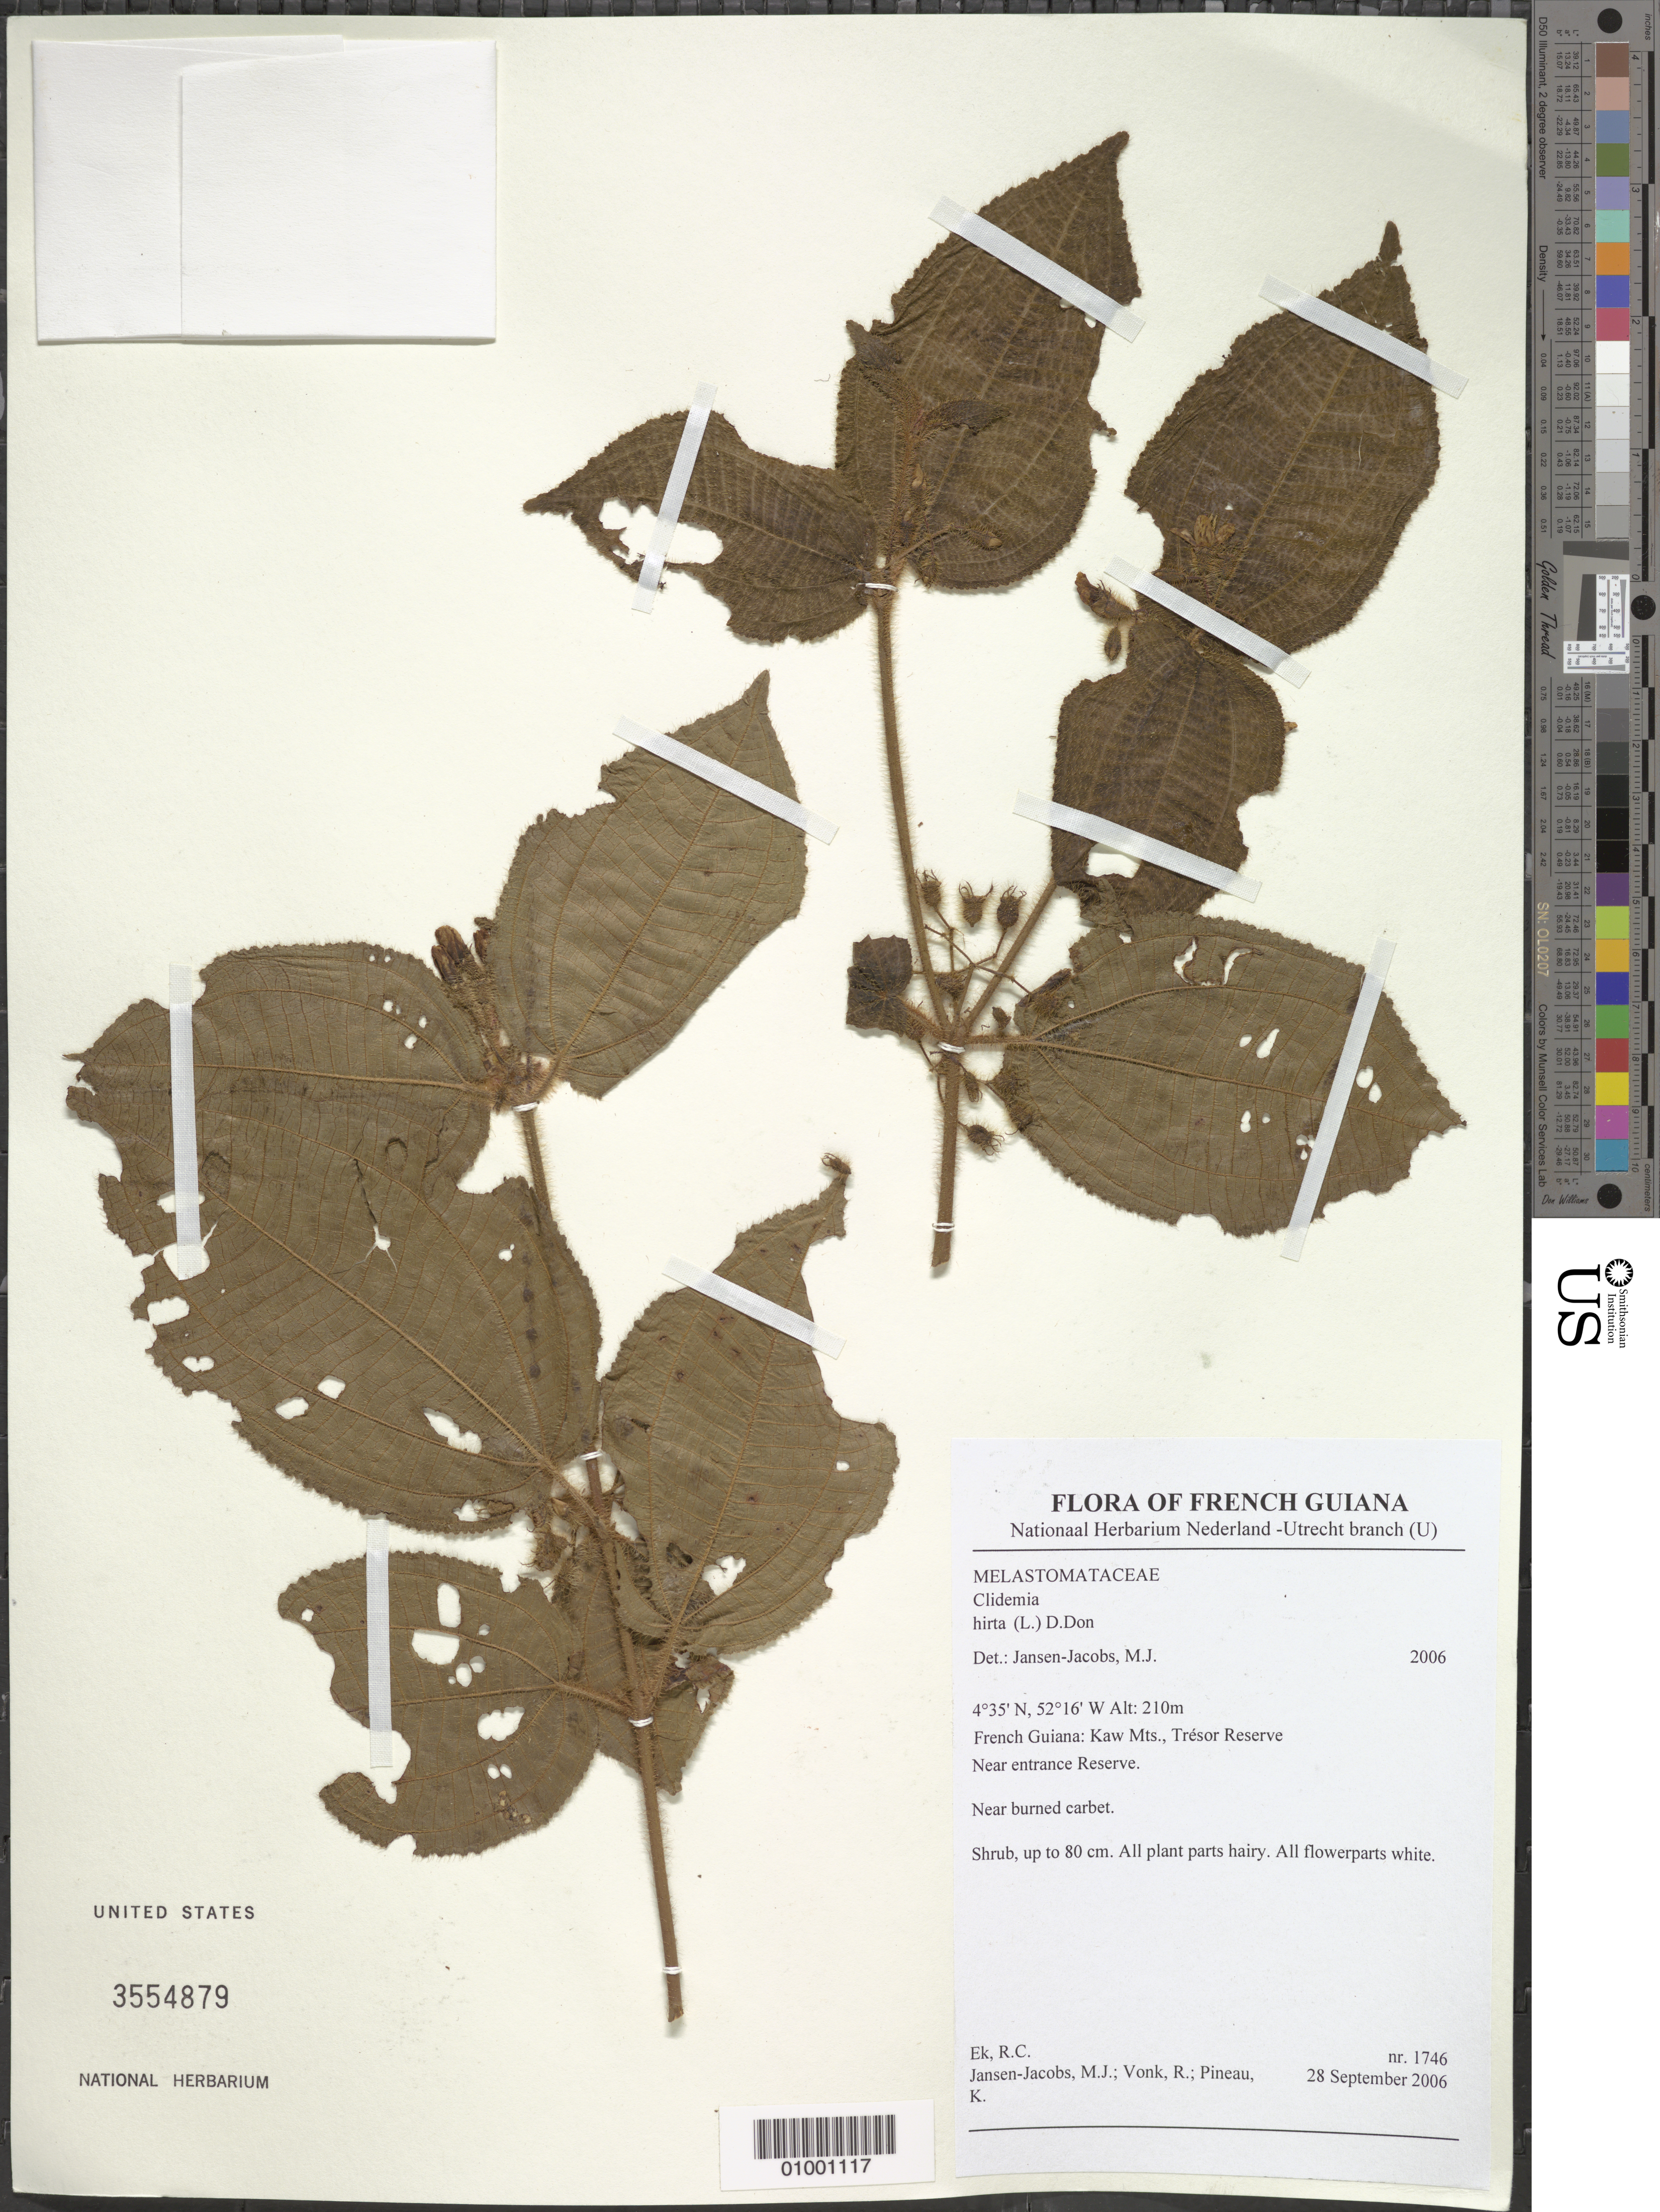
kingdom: Plantae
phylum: Tracheophyta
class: Magnoliopsida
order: Myrtales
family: Melastomataceae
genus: Clidemia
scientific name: Clidemia hirta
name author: (L.) D. Don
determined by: Jansen-Jacobs, M. J., (U), Nationaal Herbarium Nederland, Utrecht University branch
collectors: R. C. Ek, M. J. Jansen-Jacobs, R. Vonk & K. Pineau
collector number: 1746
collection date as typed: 28-Sep-06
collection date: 2006-09-28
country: French Guiana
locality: Kaw Mts., Trésor Reserve, near entrance of Reserve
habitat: Near burned carbet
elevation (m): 210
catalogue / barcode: US 3554879